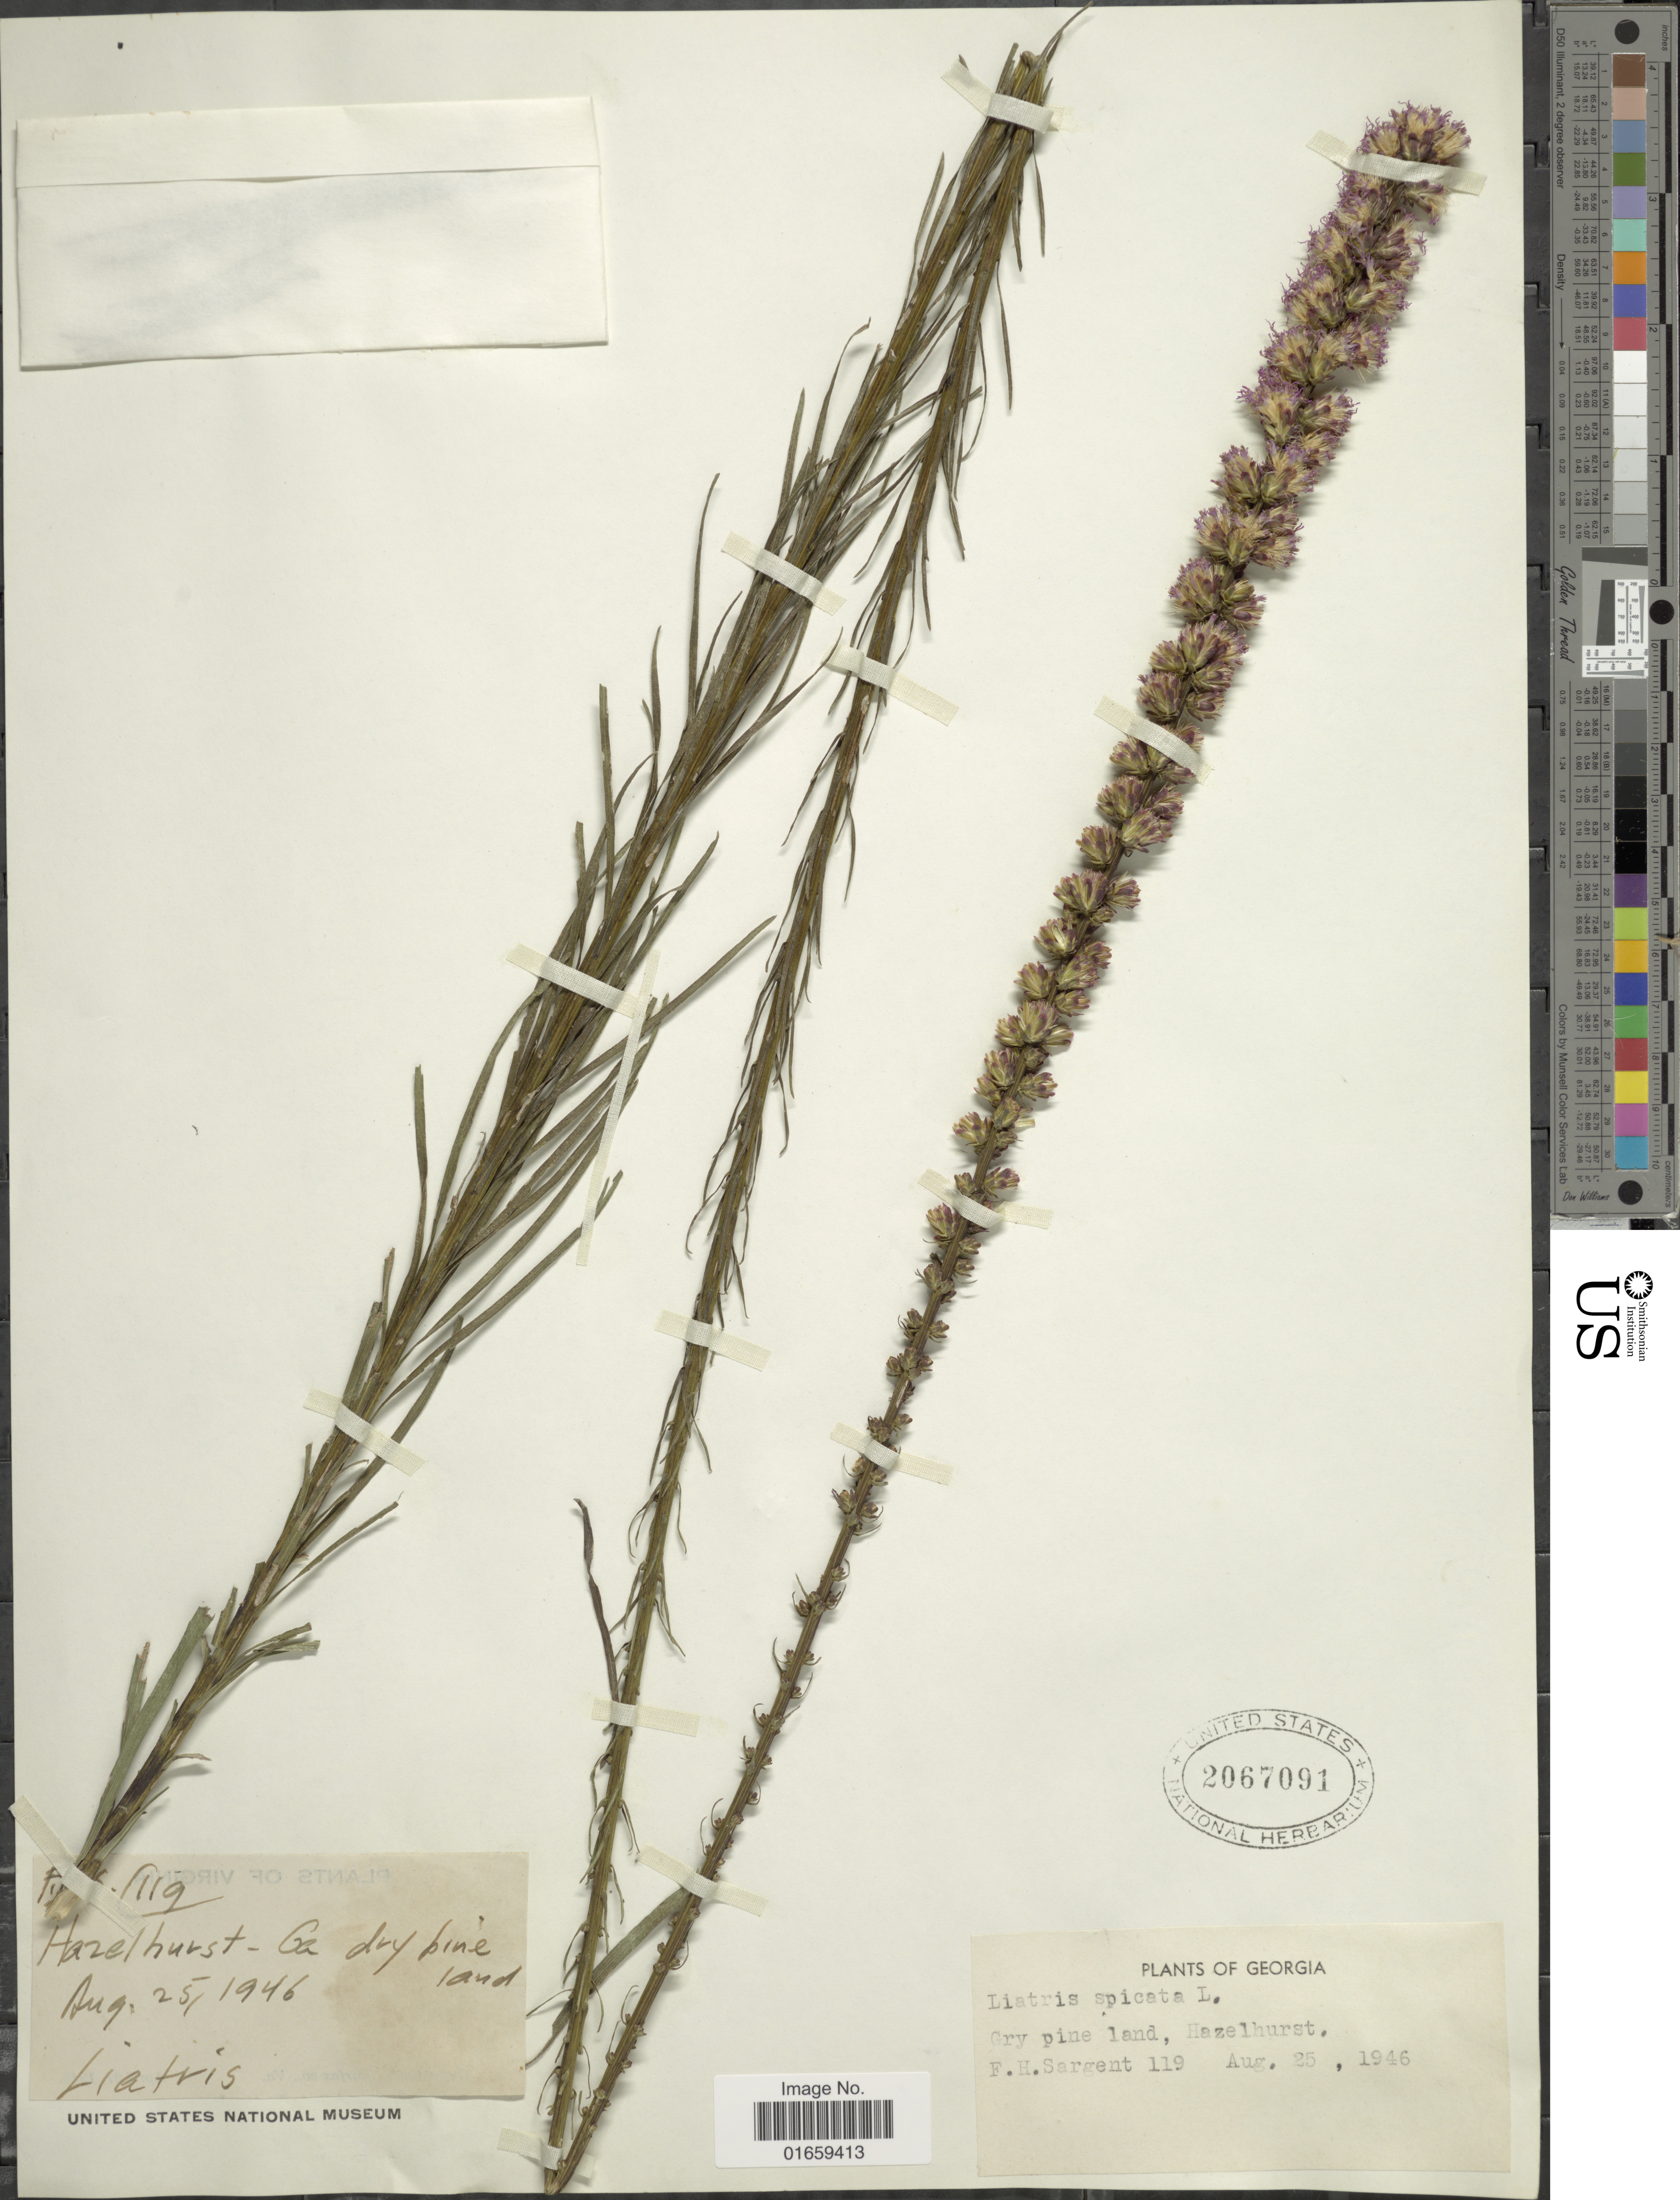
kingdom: Plantae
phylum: Tracheophyta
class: Magnoliopsida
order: Asterales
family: Asteraceae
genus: Liatris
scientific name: Liatris spicata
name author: (L.) Willd.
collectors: F. H. Sargent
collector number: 119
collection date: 1946-08-25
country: United States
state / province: Georgia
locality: Dry pine land, Hazelhurst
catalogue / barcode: US 2067091